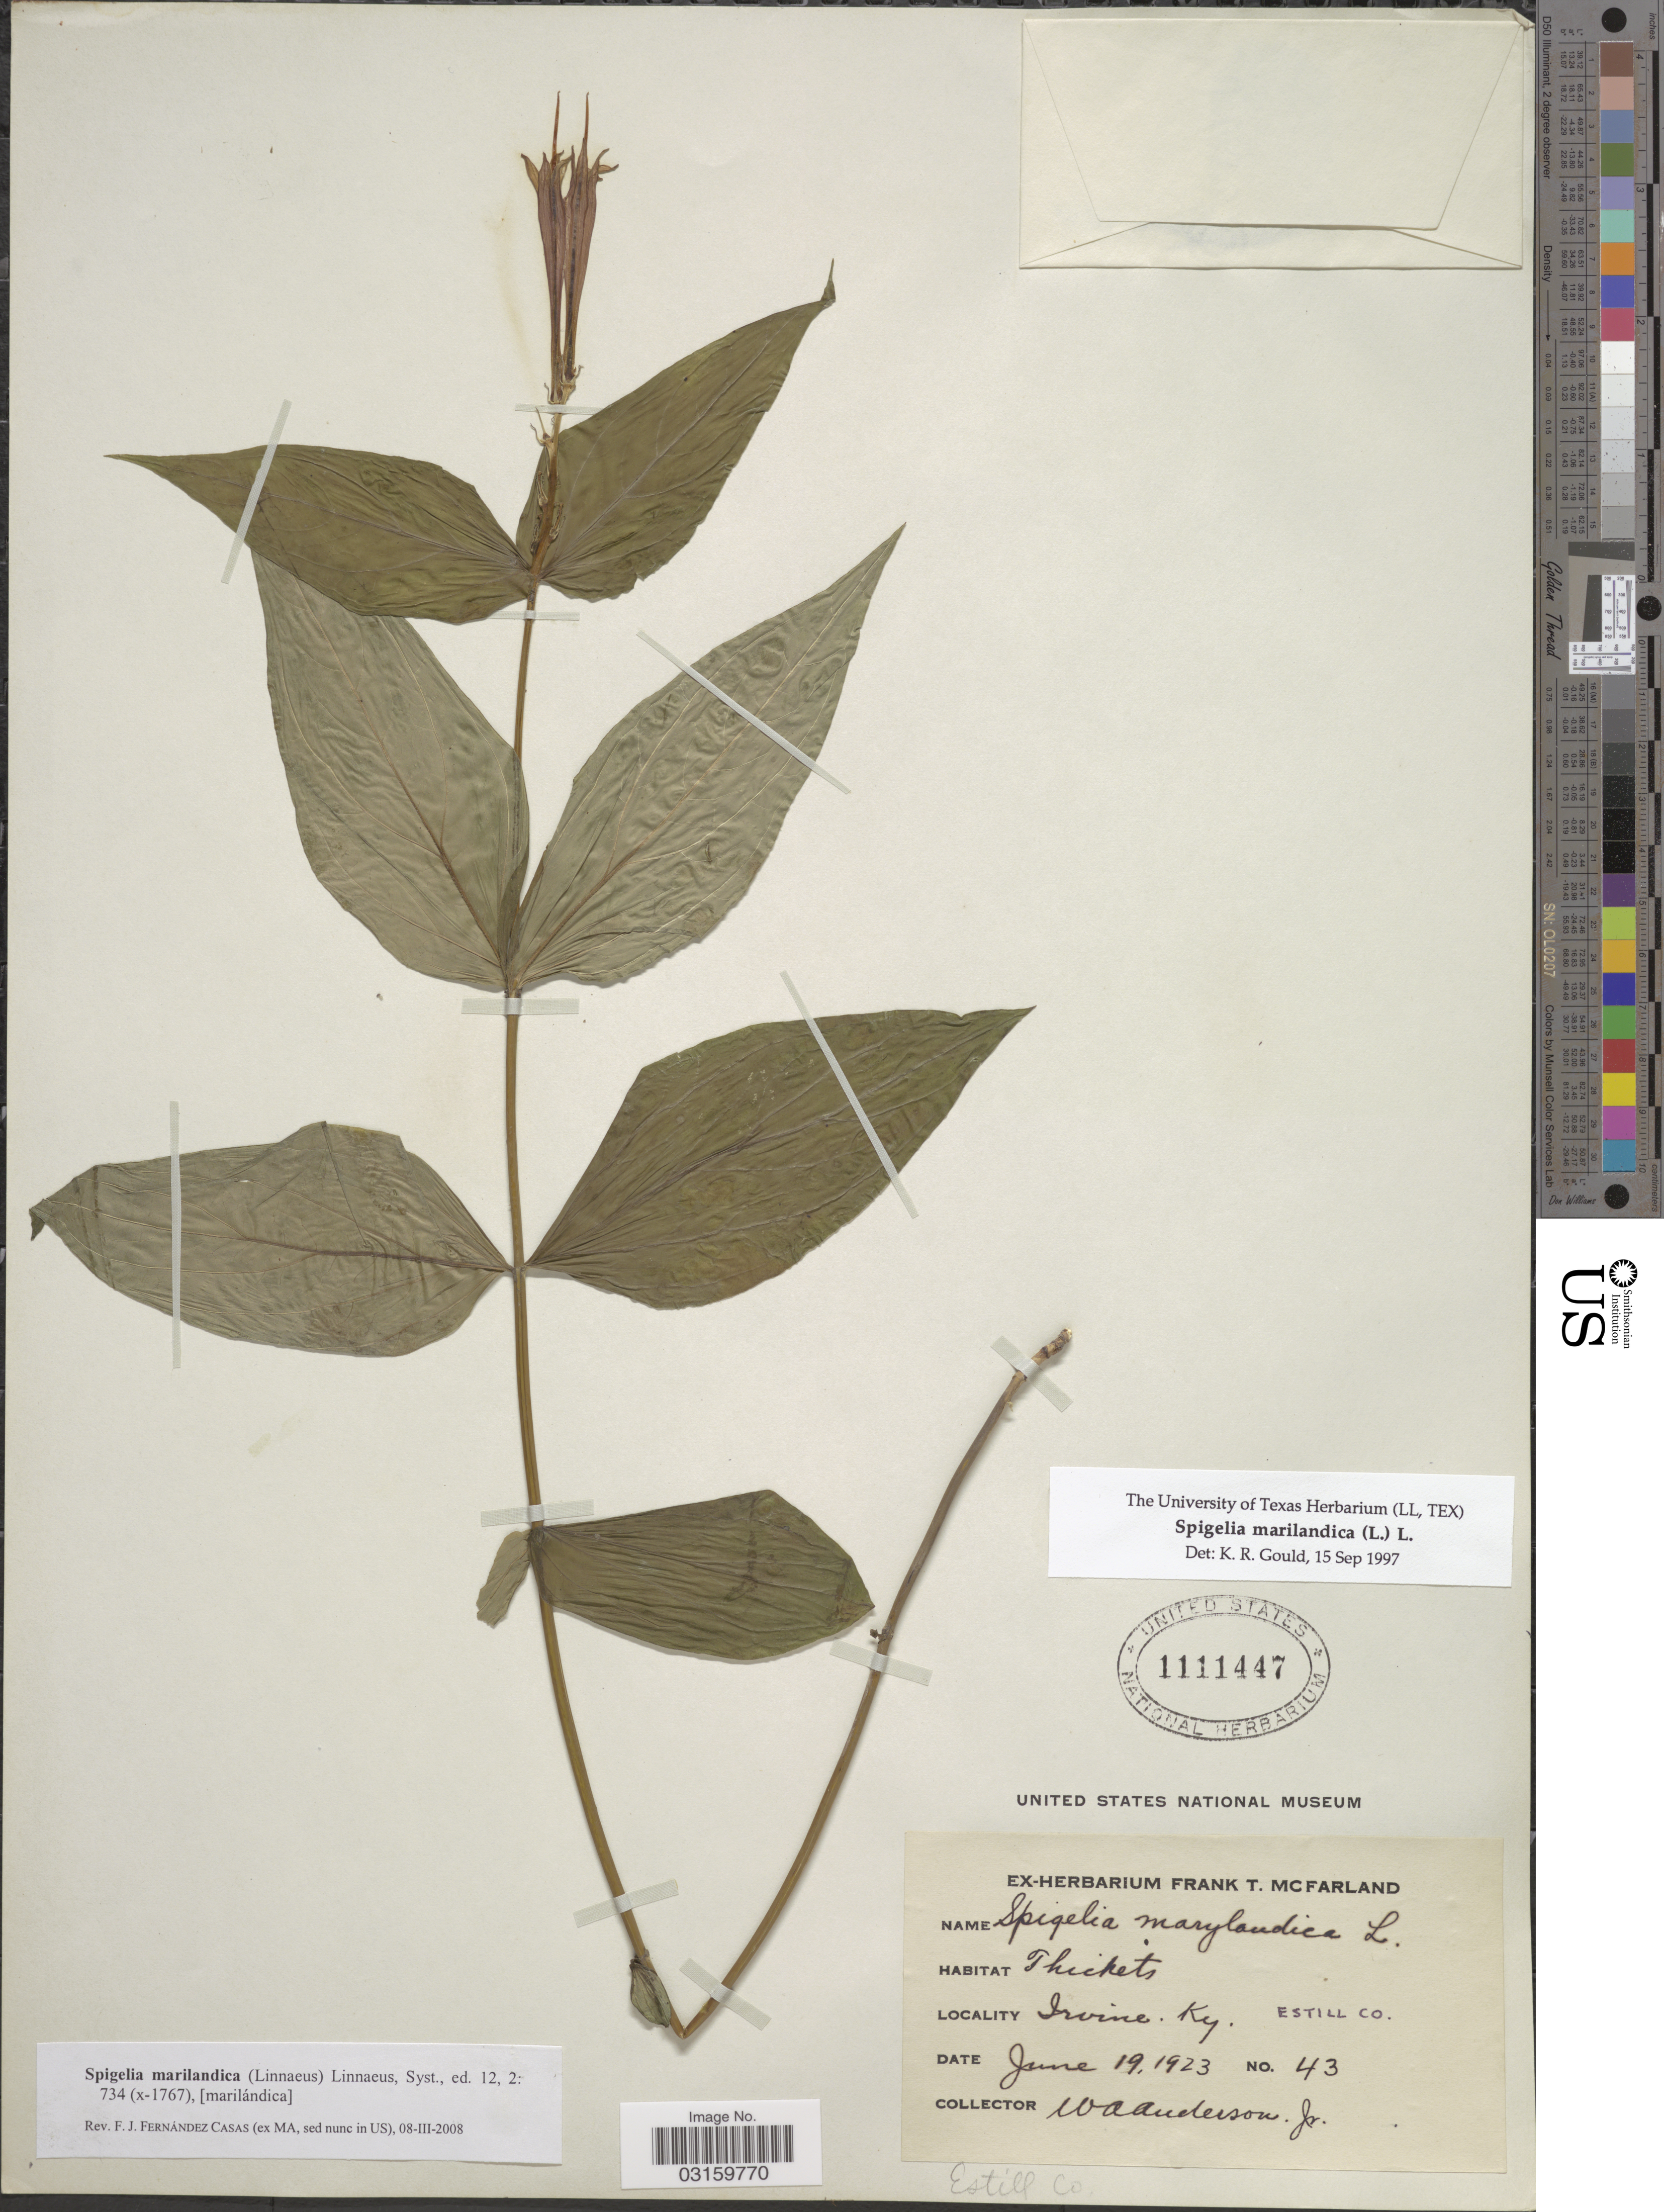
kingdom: Plantae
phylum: Tracheophyta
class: Magnoliopsida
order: Gentianales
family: Loganiaceae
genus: Spigelia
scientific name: Spigelia marilandica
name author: (L.) L.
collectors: W. A. Anderson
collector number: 43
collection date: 1923-06-19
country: United States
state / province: Kentucky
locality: Irvine, Estill Co.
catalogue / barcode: US 1111447